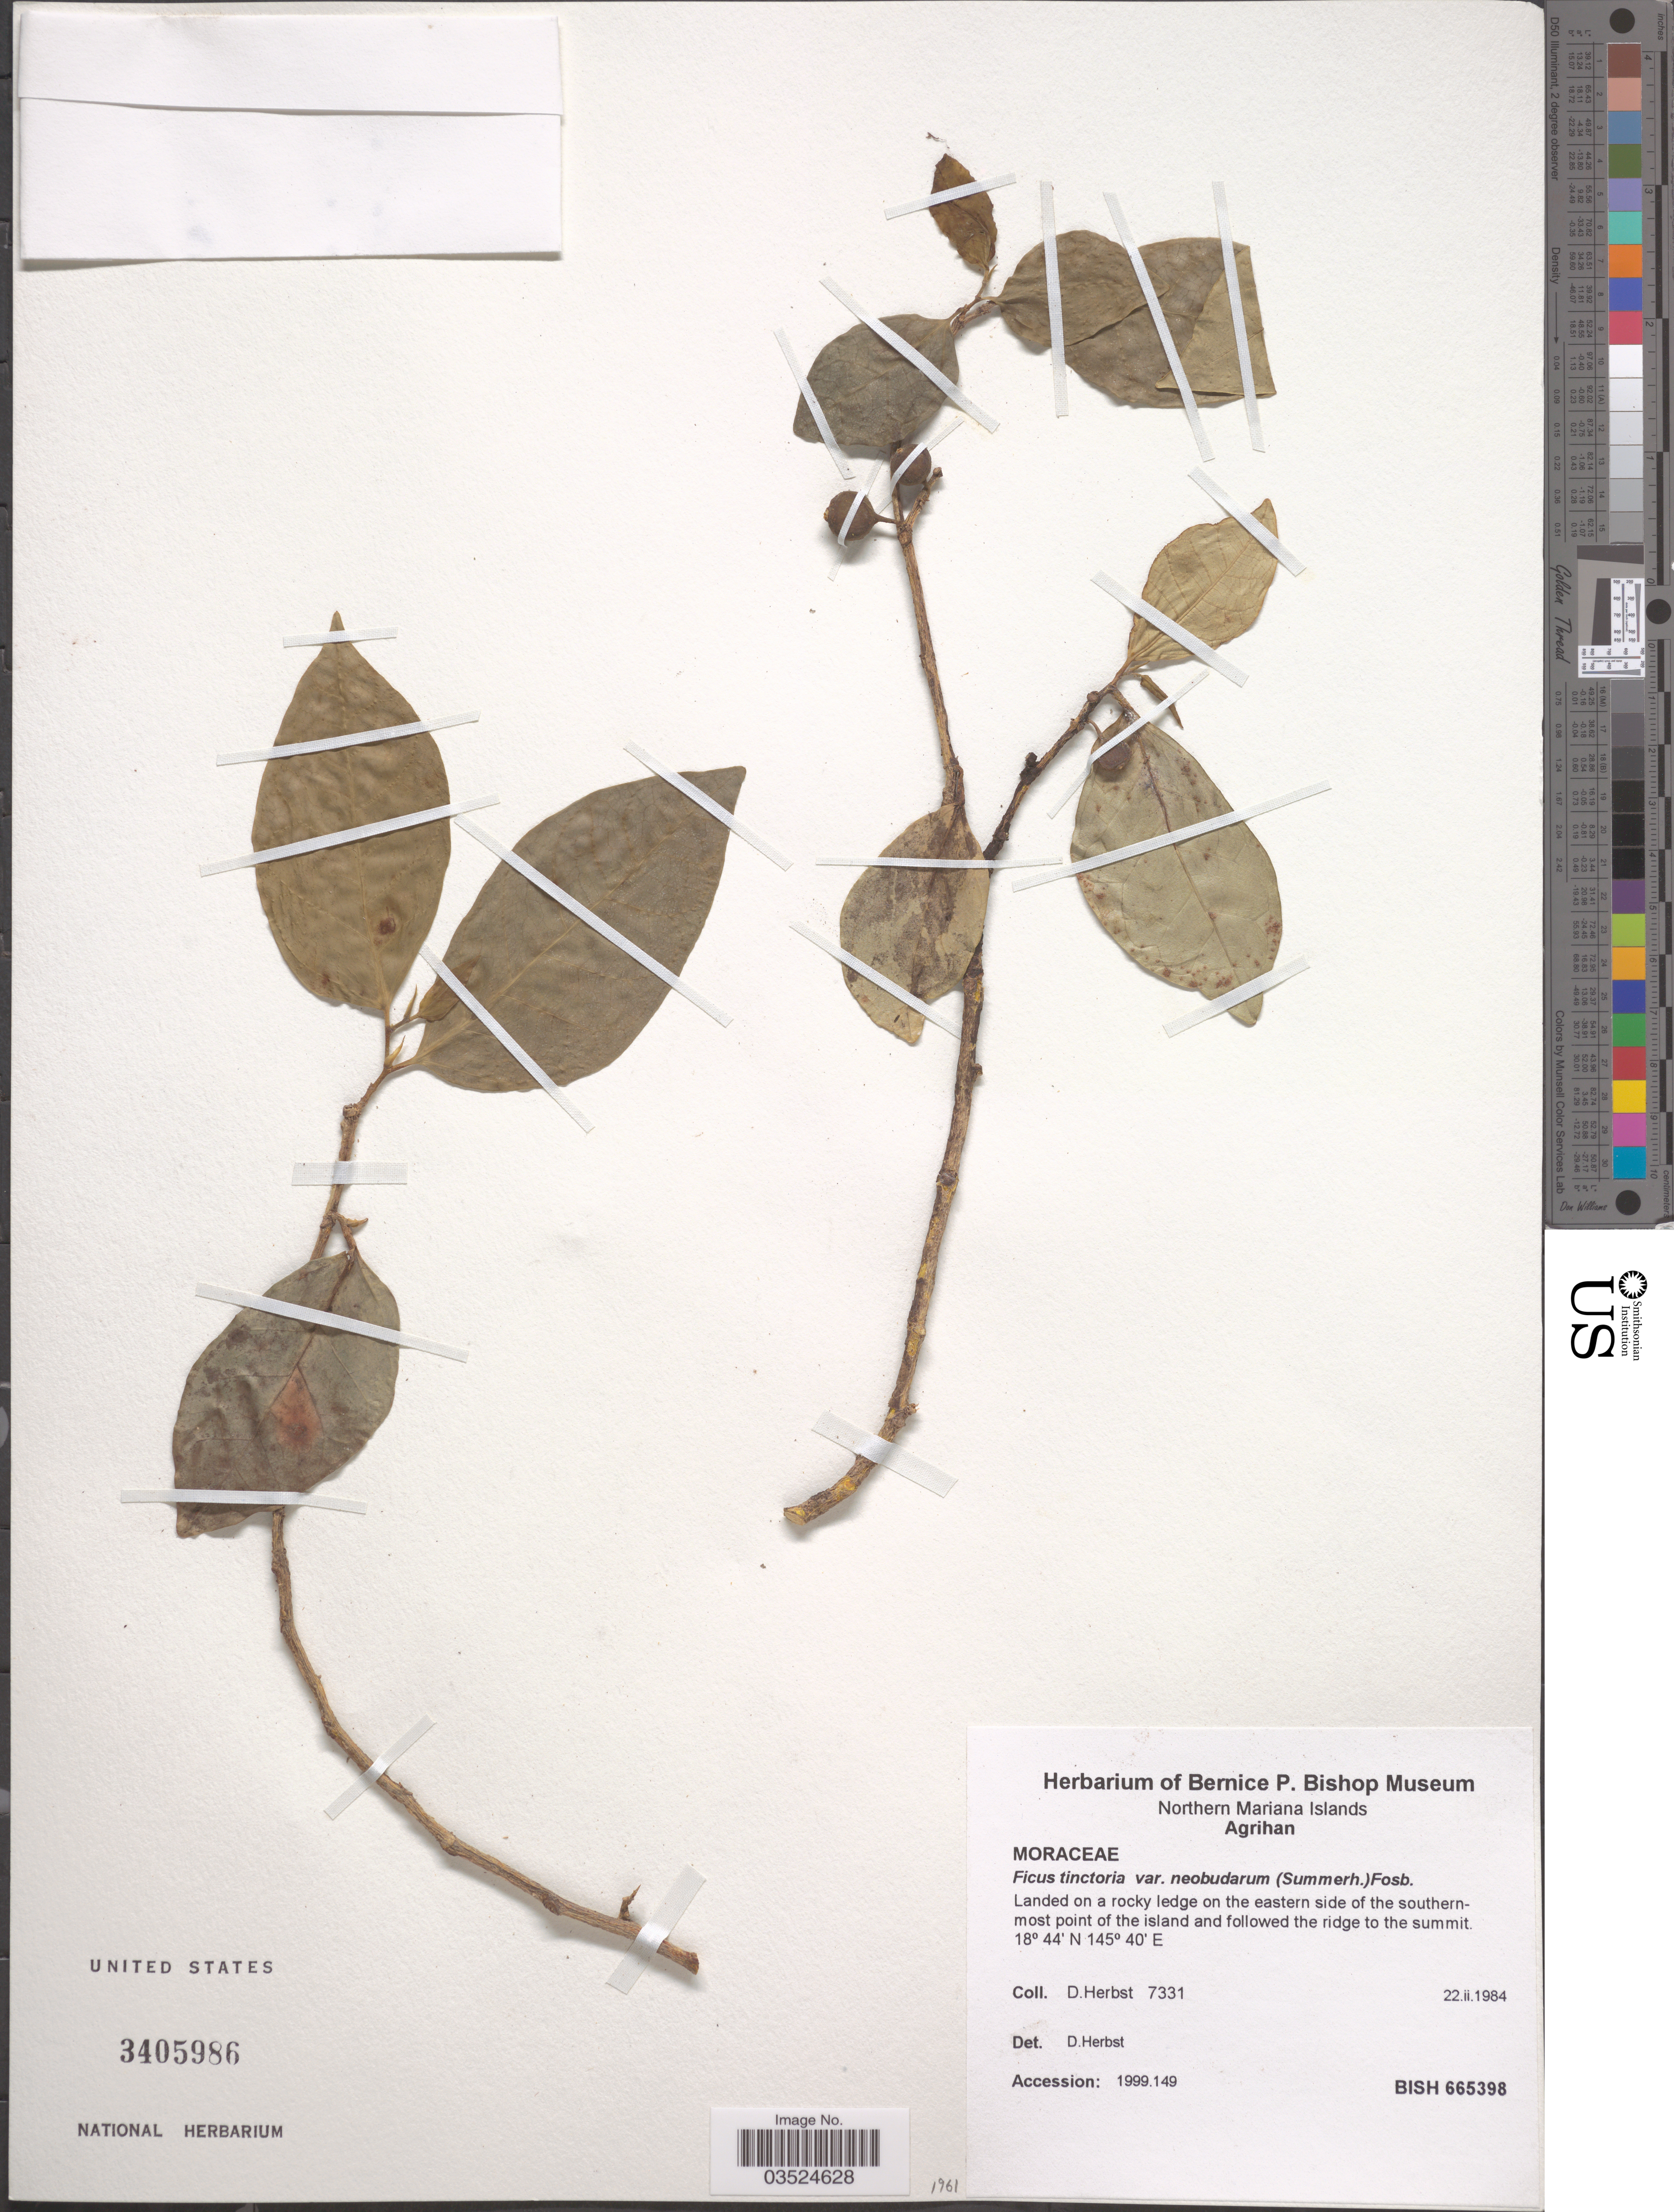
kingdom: Plantae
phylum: Tracheophyta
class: Magnoliopsida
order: Rosales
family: Moraceae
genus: Ficus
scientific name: Ficus tinctoria var. neoebudarum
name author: (Summerh.) Fosberg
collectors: D. Herbst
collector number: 7331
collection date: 1984-02-22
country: Northern Mariana Islands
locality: Agrihan. Eastern side of the southernmost point of the island and followed the ridge to the summit.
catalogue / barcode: US 3405986